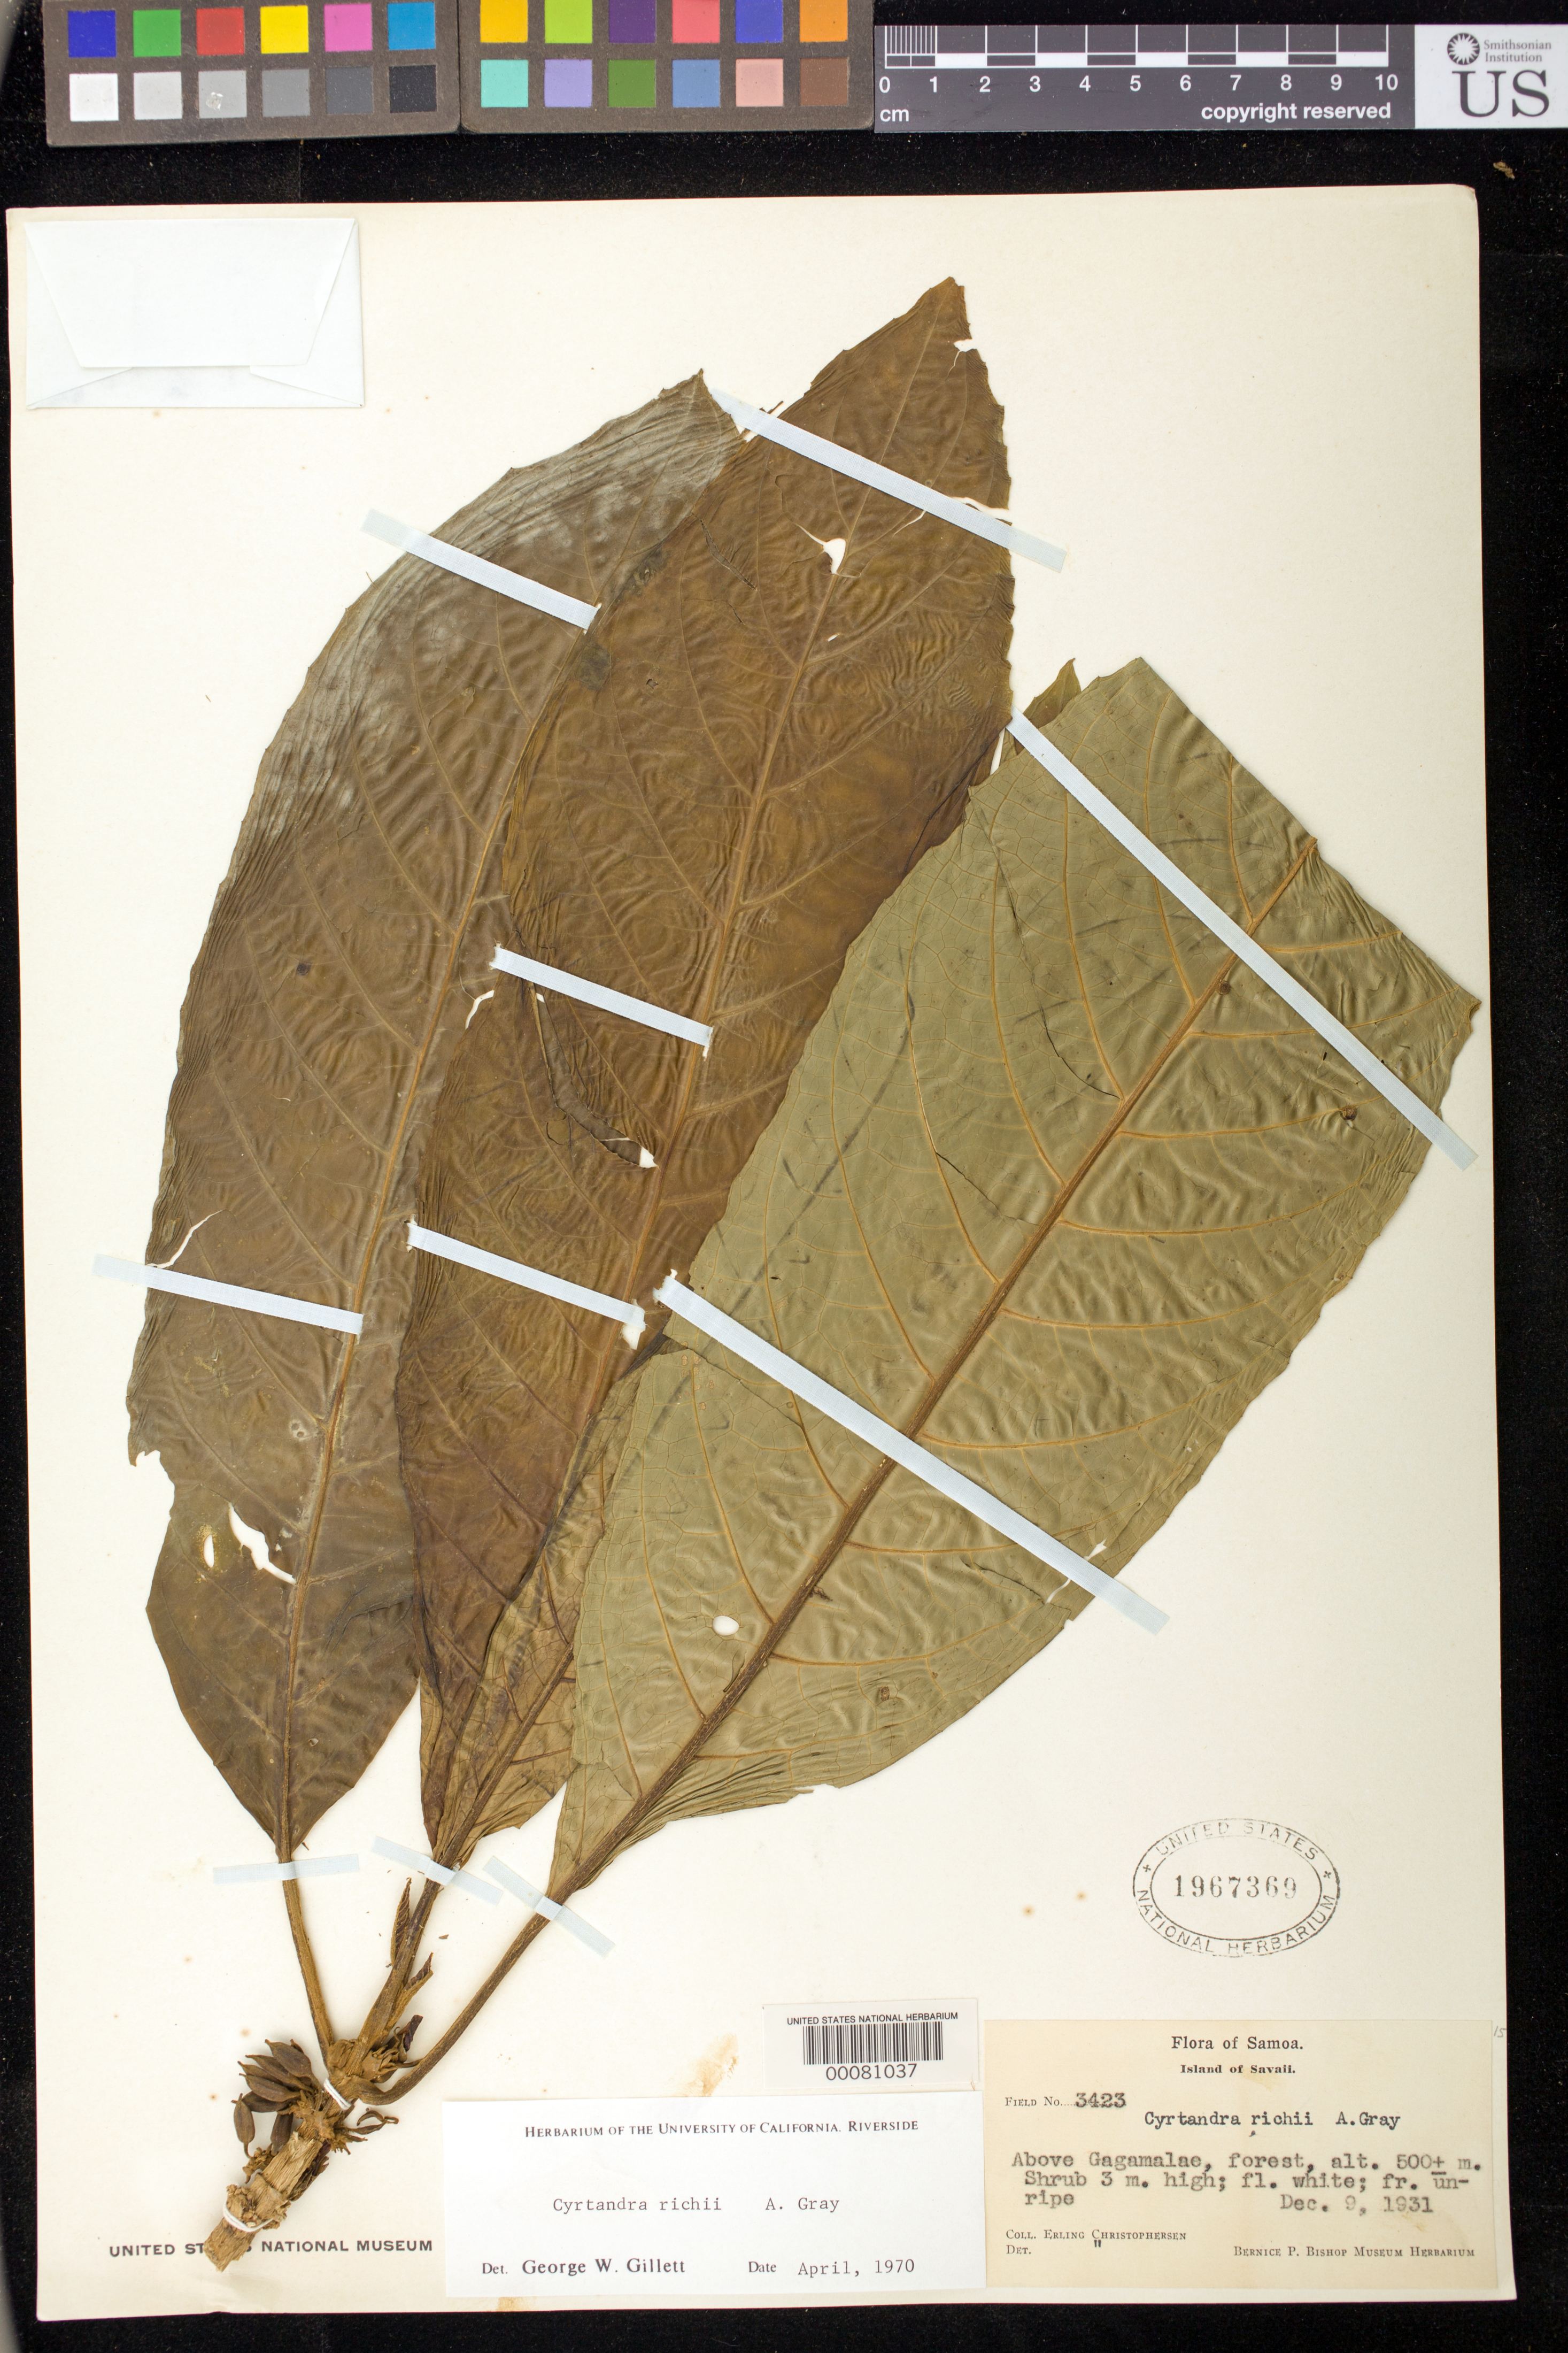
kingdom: Plantae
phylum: Tracheophyta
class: Magnoliopsida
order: Lamiales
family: Gesneriaceae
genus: Cyrtandra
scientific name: Cyrtandra richii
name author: A. Gray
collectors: E. Christophersen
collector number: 3423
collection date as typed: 09 Dec 1931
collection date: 1931-12-09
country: Samoa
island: Savai'i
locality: Savaii, Above gagamalae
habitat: Forest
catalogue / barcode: US 1967369